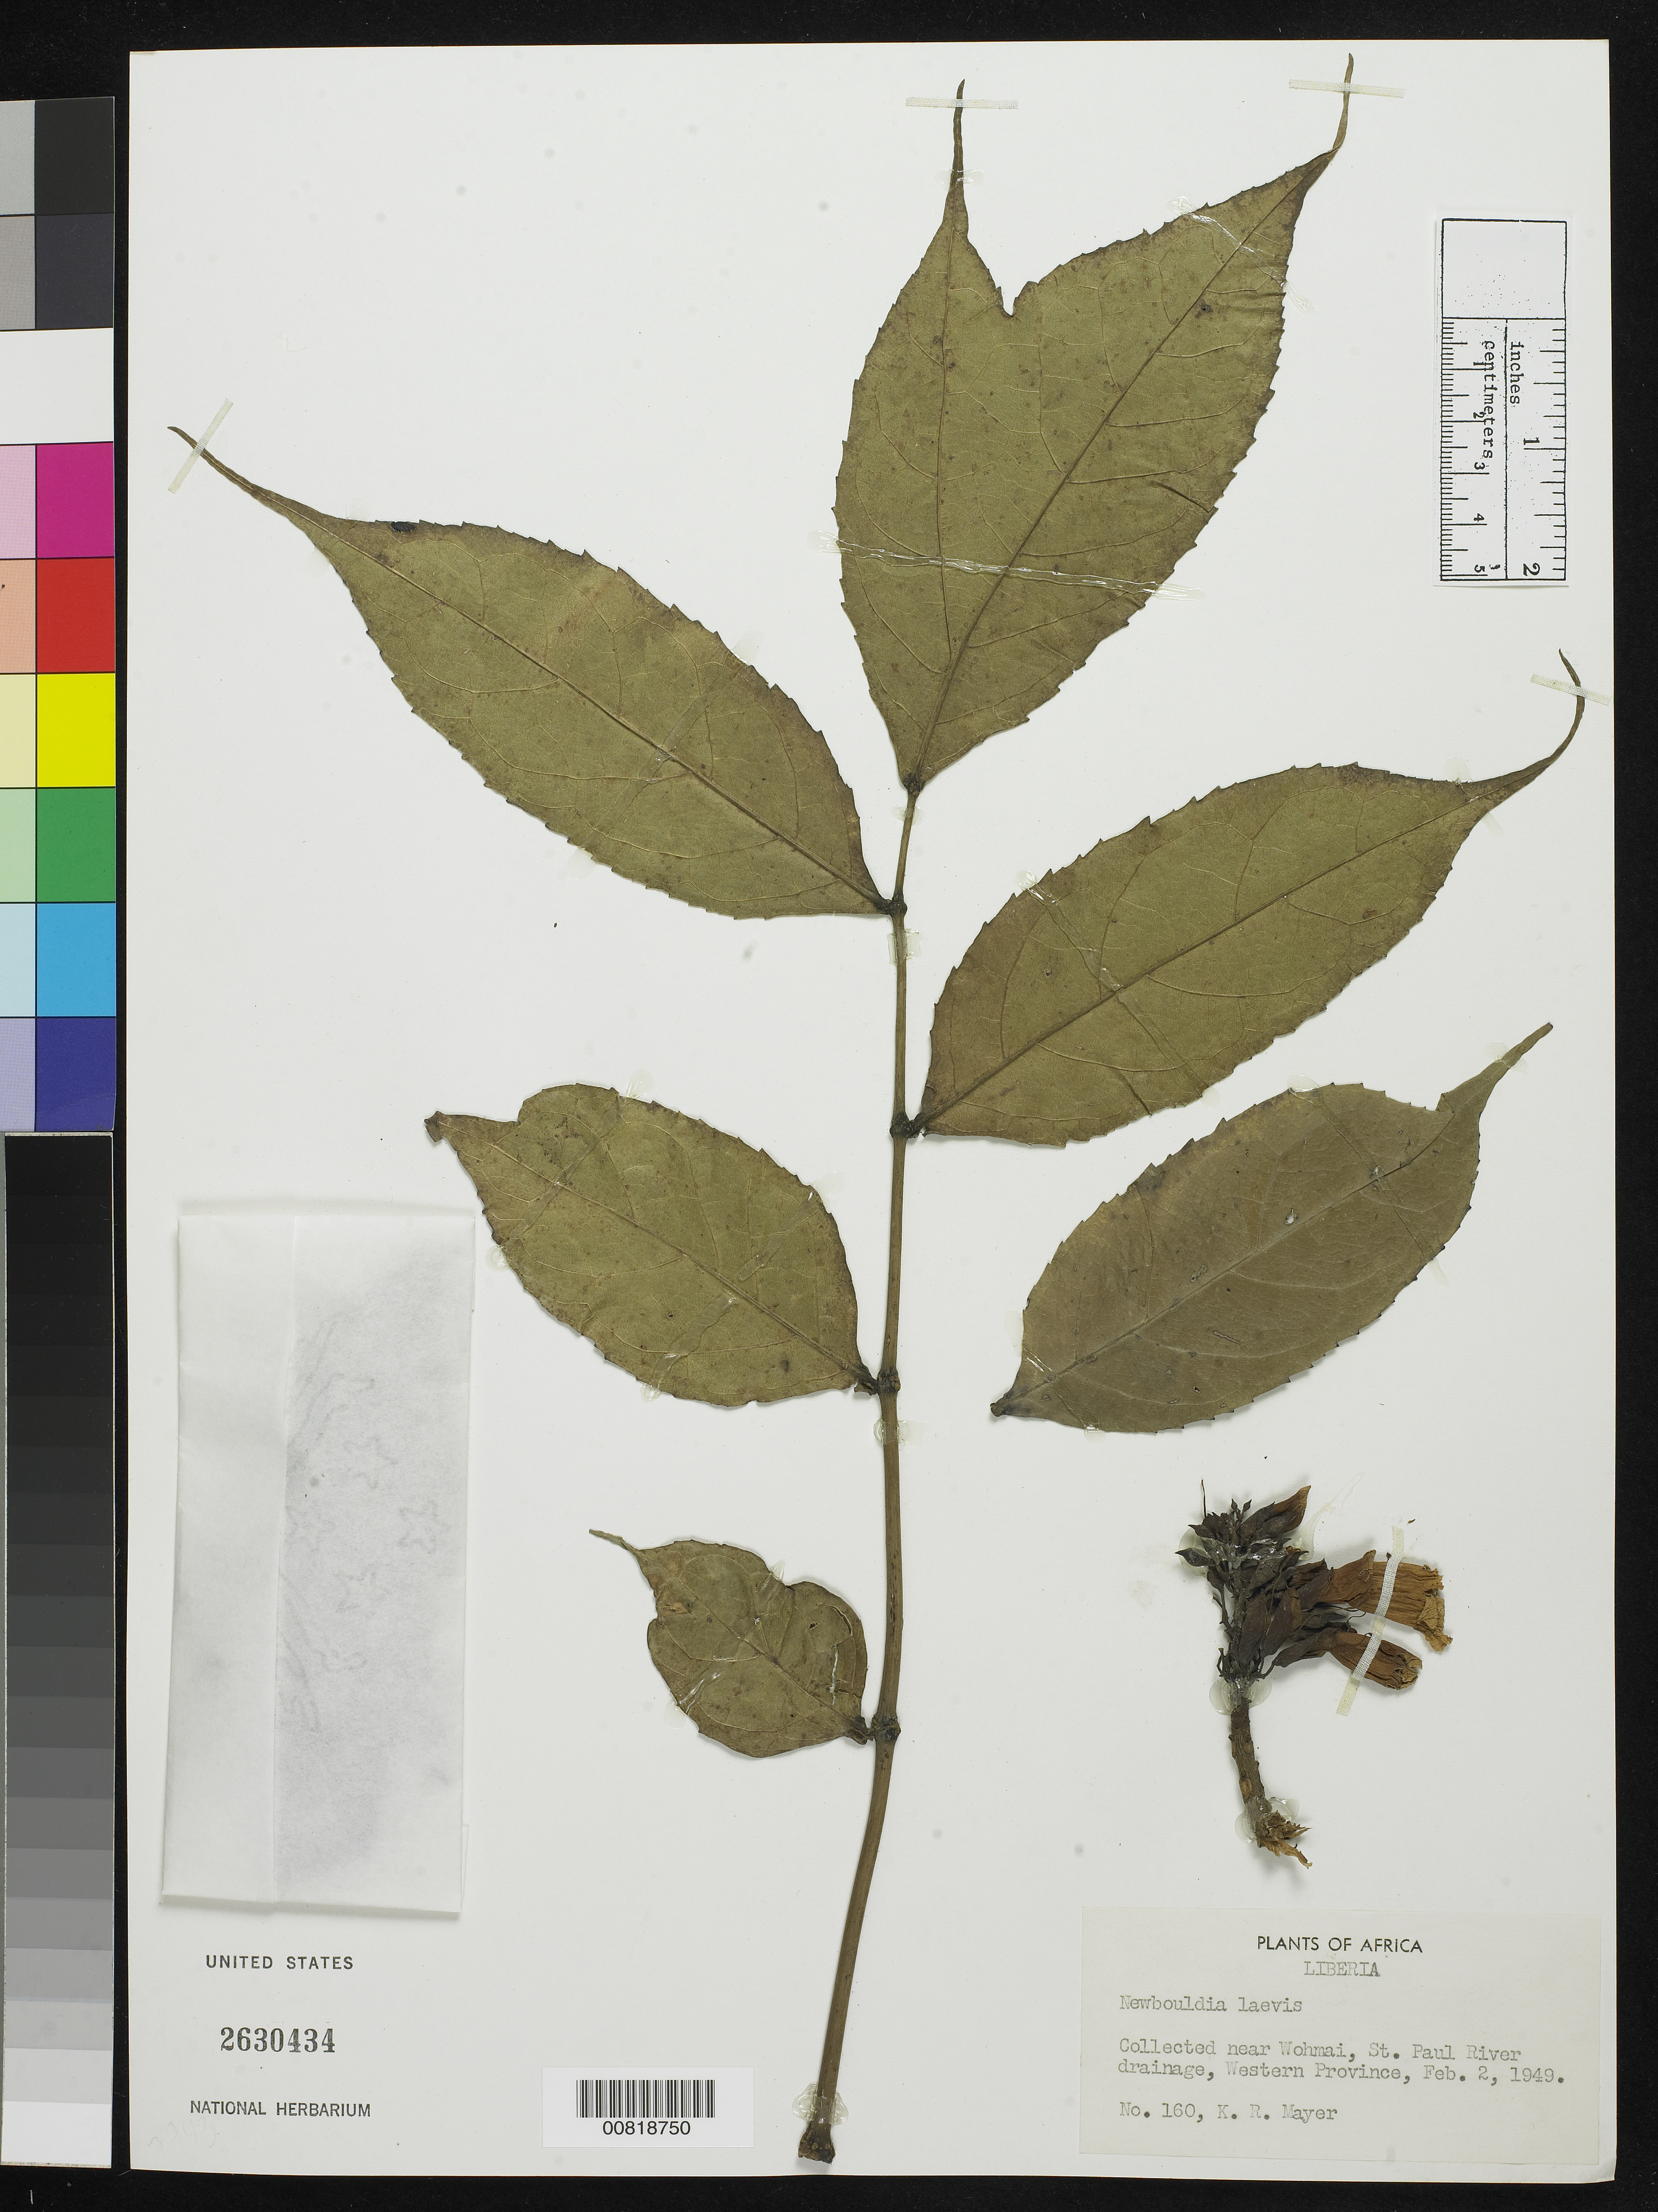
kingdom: Plantae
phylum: Tracheophyta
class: Magnoliopsida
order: Lamiales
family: Bignoniaceae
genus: Newbouldia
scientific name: Newbouldia laevis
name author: (P. Beauv.) Seem. ex Bureau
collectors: K. R. Mayer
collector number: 160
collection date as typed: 2 Feb 1949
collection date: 1949-02-02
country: Liberia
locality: Western Province: St. Paul River drainage, near Wohmai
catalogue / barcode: US 2630434